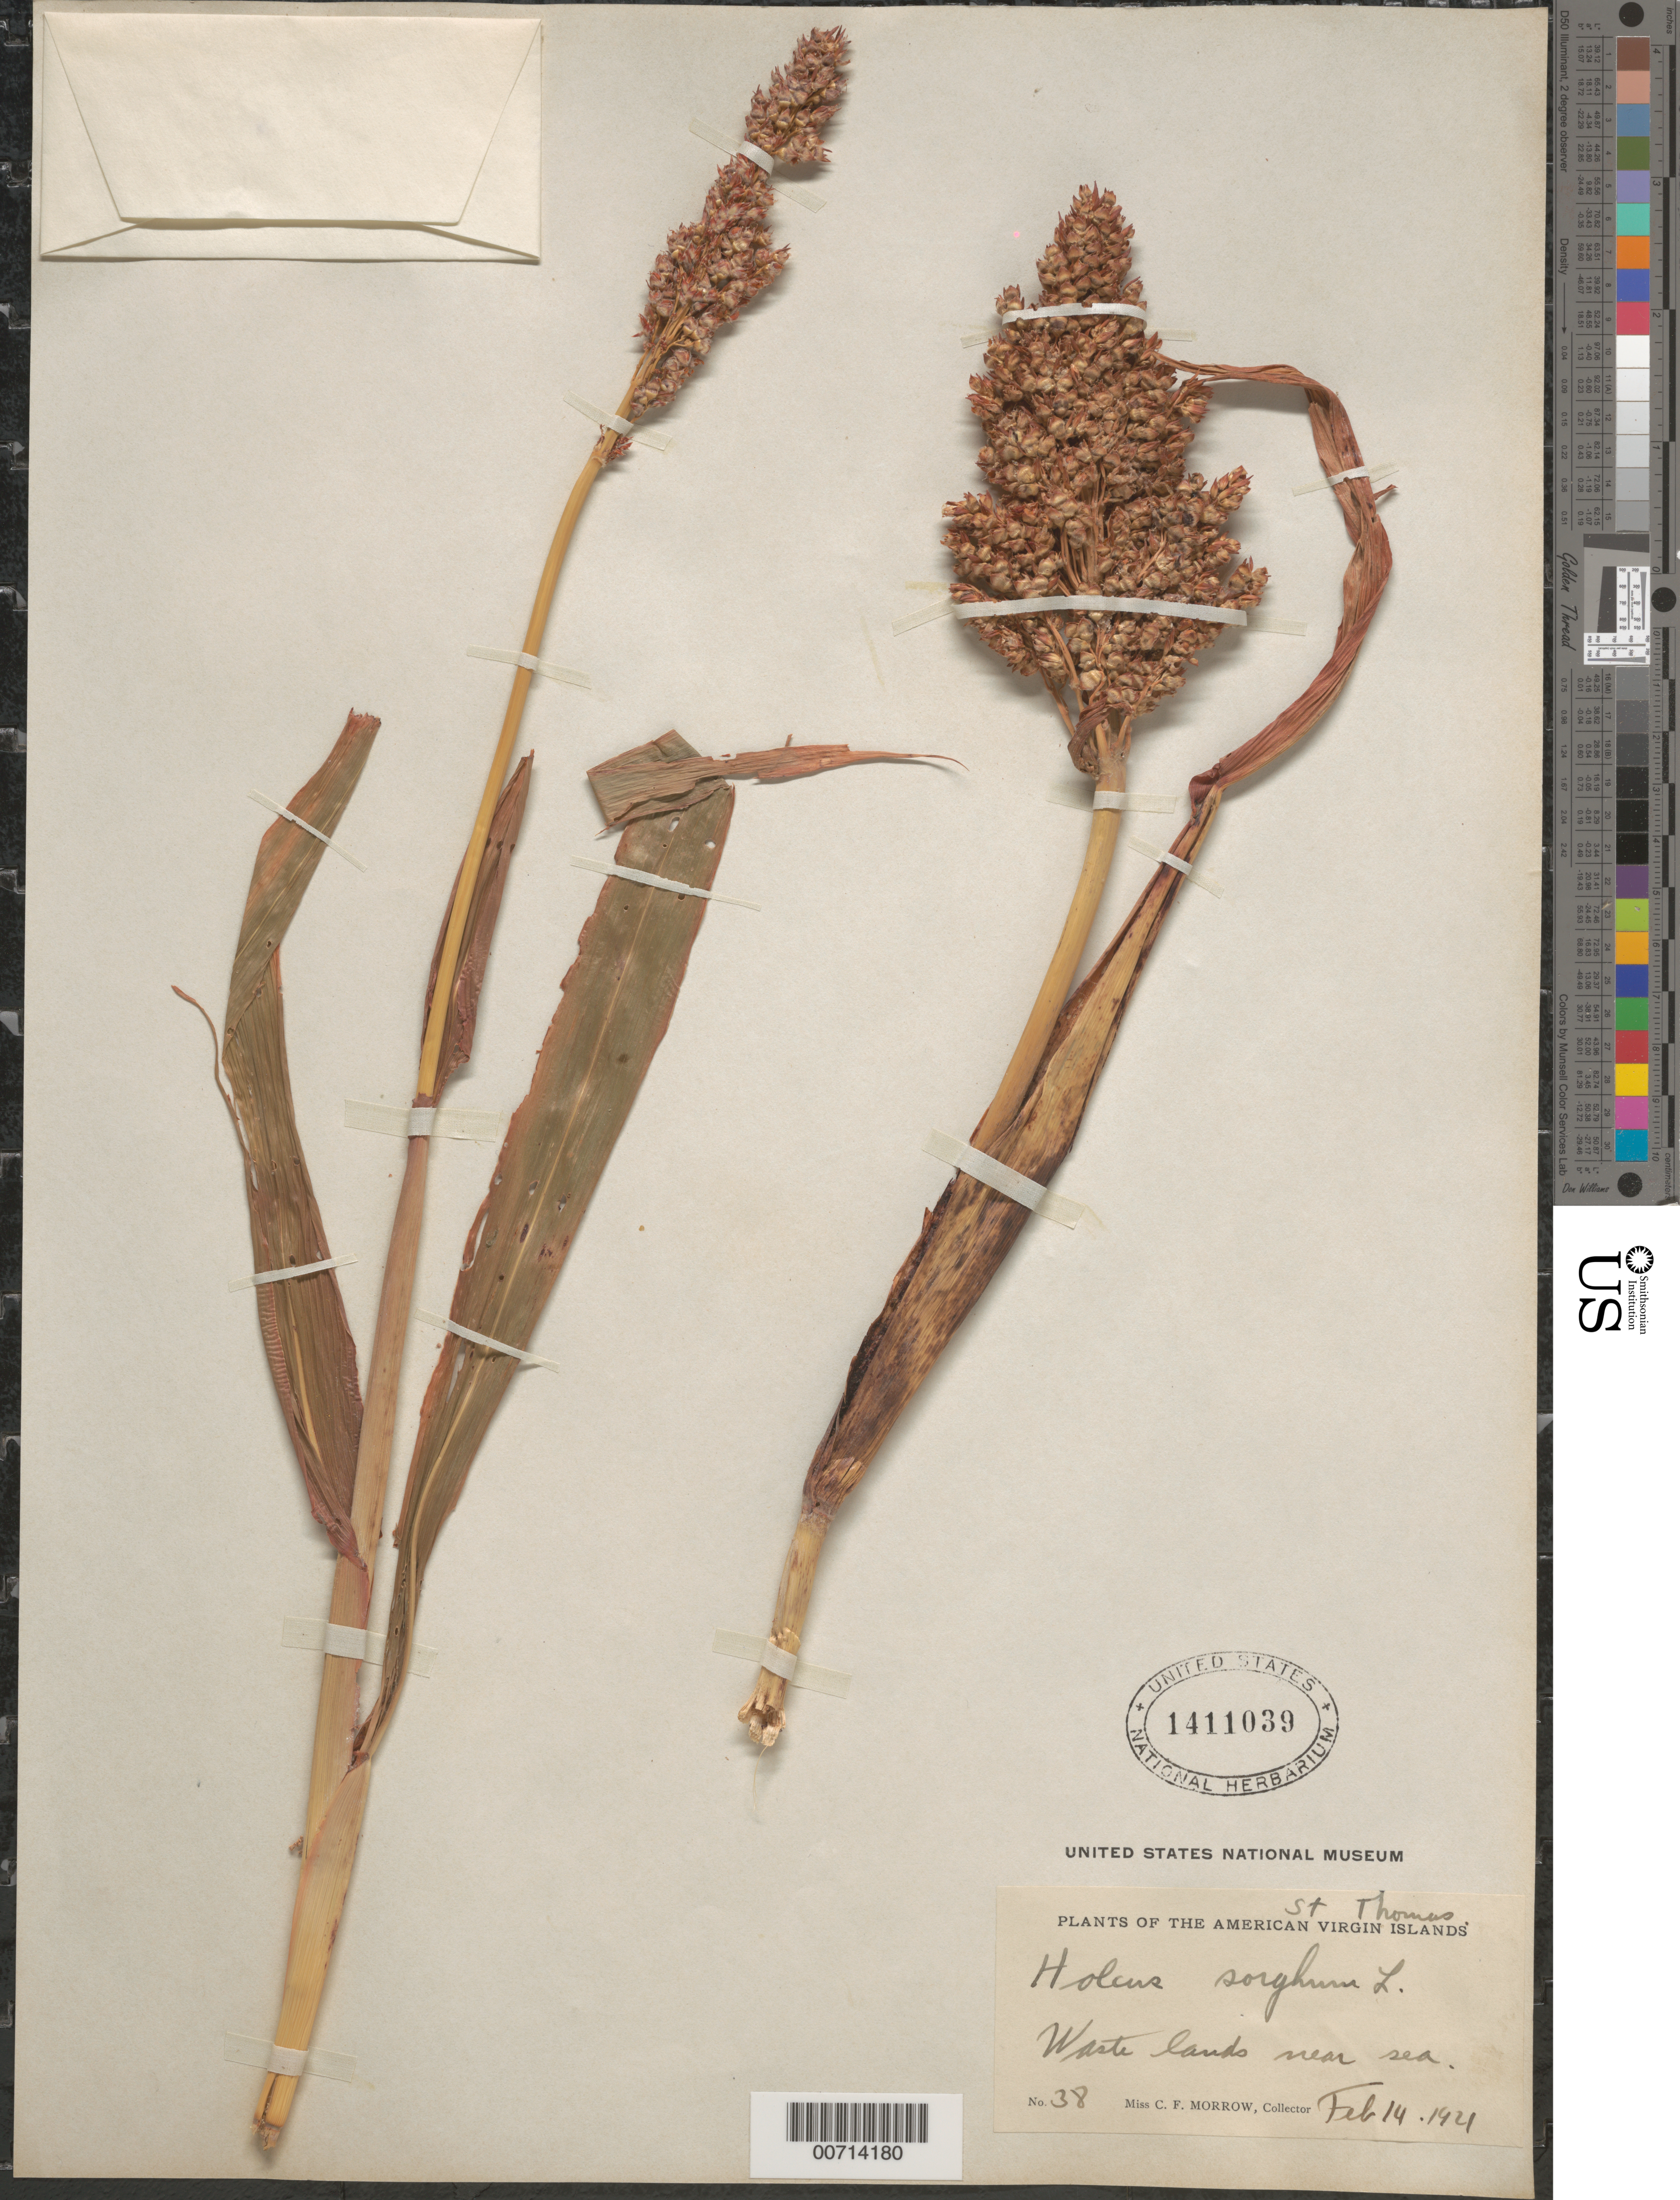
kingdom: Plantae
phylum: Tracheophyta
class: Liliopsida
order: Poales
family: Poaceae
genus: Sorghum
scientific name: Sorghum bicolor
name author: (L.) Moench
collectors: C. Morrow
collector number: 38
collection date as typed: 14 Feb 1921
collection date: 1921-02-14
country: U.S. Virgin Islands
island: St. Thomas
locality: Sea, near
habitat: Waste lands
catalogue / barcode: US 1411039